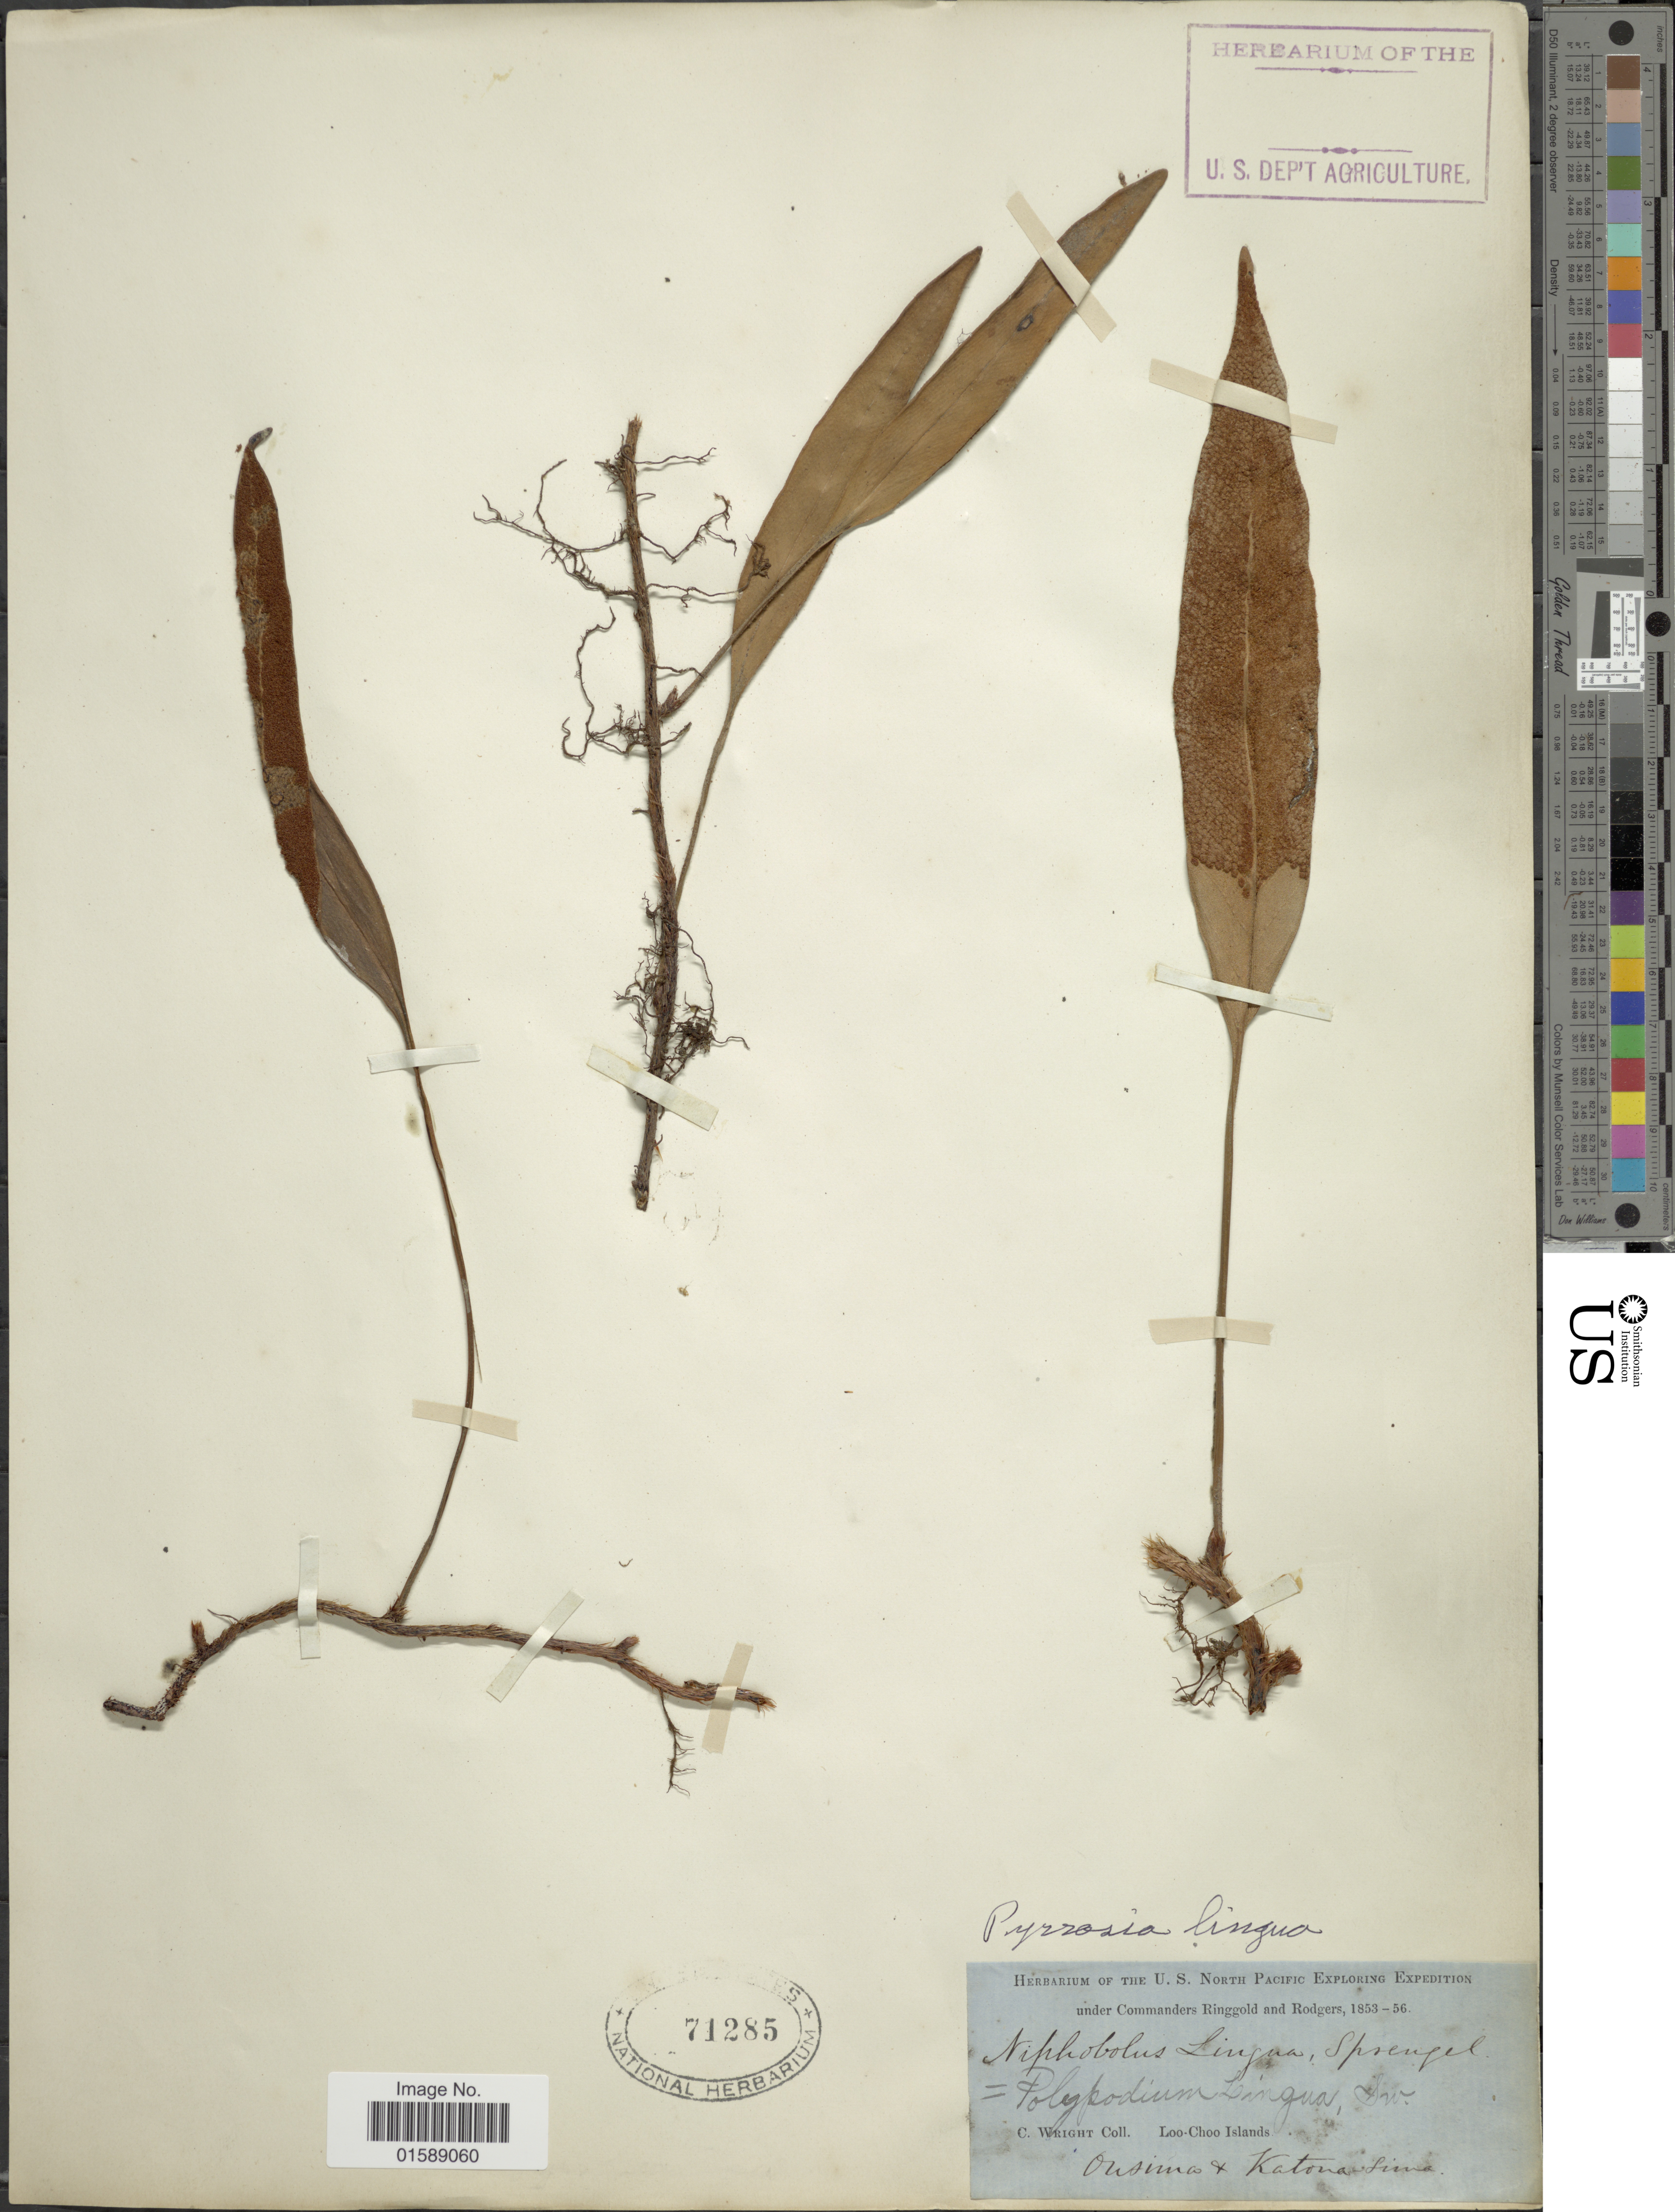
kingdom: Plantae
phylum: Tracheophyta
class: Polypodiopsida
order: Polypodiales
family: Polypodiaceae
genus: Pyrrosia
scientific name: Pyrrosia lingua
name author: (Thurb.) Farw.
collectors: C. Wright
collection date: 1853/1856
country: Japan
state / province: Okinawa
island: Ryukyu Islands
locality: Loo-Choo Islands. Ousima & Katona-sima.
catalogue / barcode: US 71285